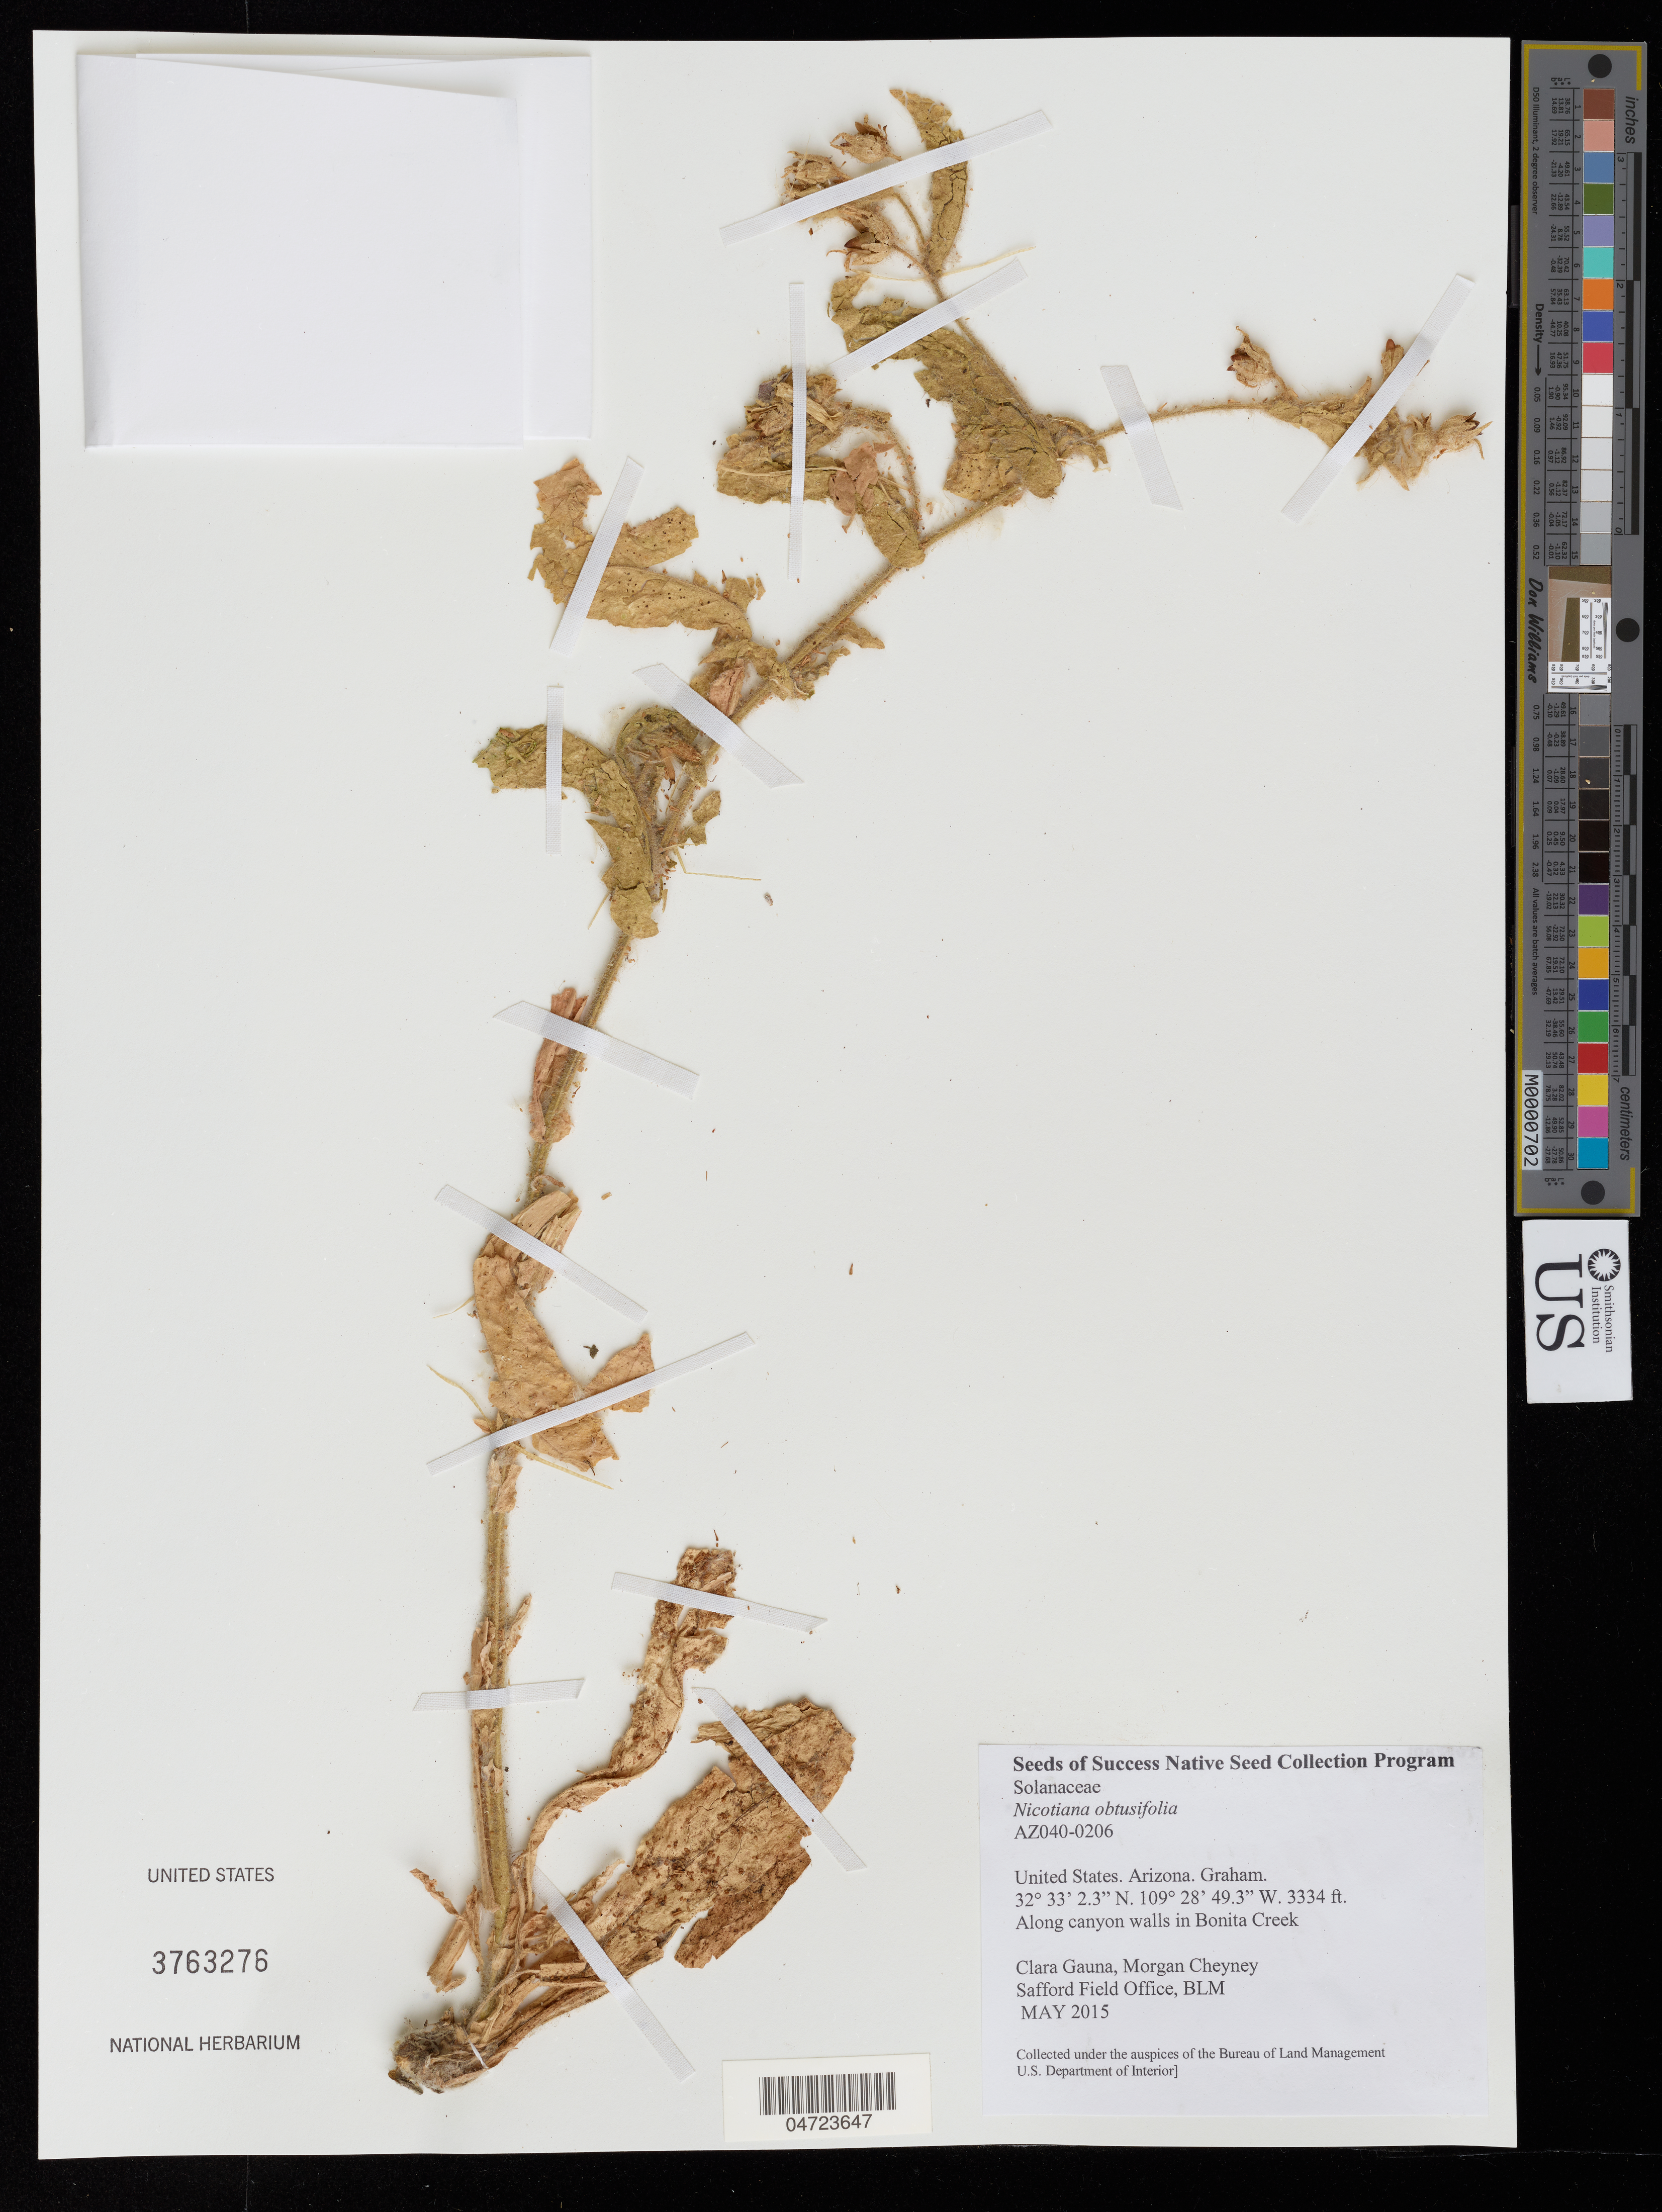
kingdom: Plantae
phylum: Tracheophyta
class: Magnoliopsida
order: Solanales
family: Solanaceae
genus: Nicotiana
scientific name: Nicotiana obtusifolia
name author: M. Martens & Galeotti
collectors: C. Gauna & M. Cheyney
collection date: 2015-05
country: United States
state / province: Arizona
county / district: Graham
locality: Graham. Along canyon walls in Bonita Creek.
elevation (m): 1016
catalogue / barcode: US 3763276